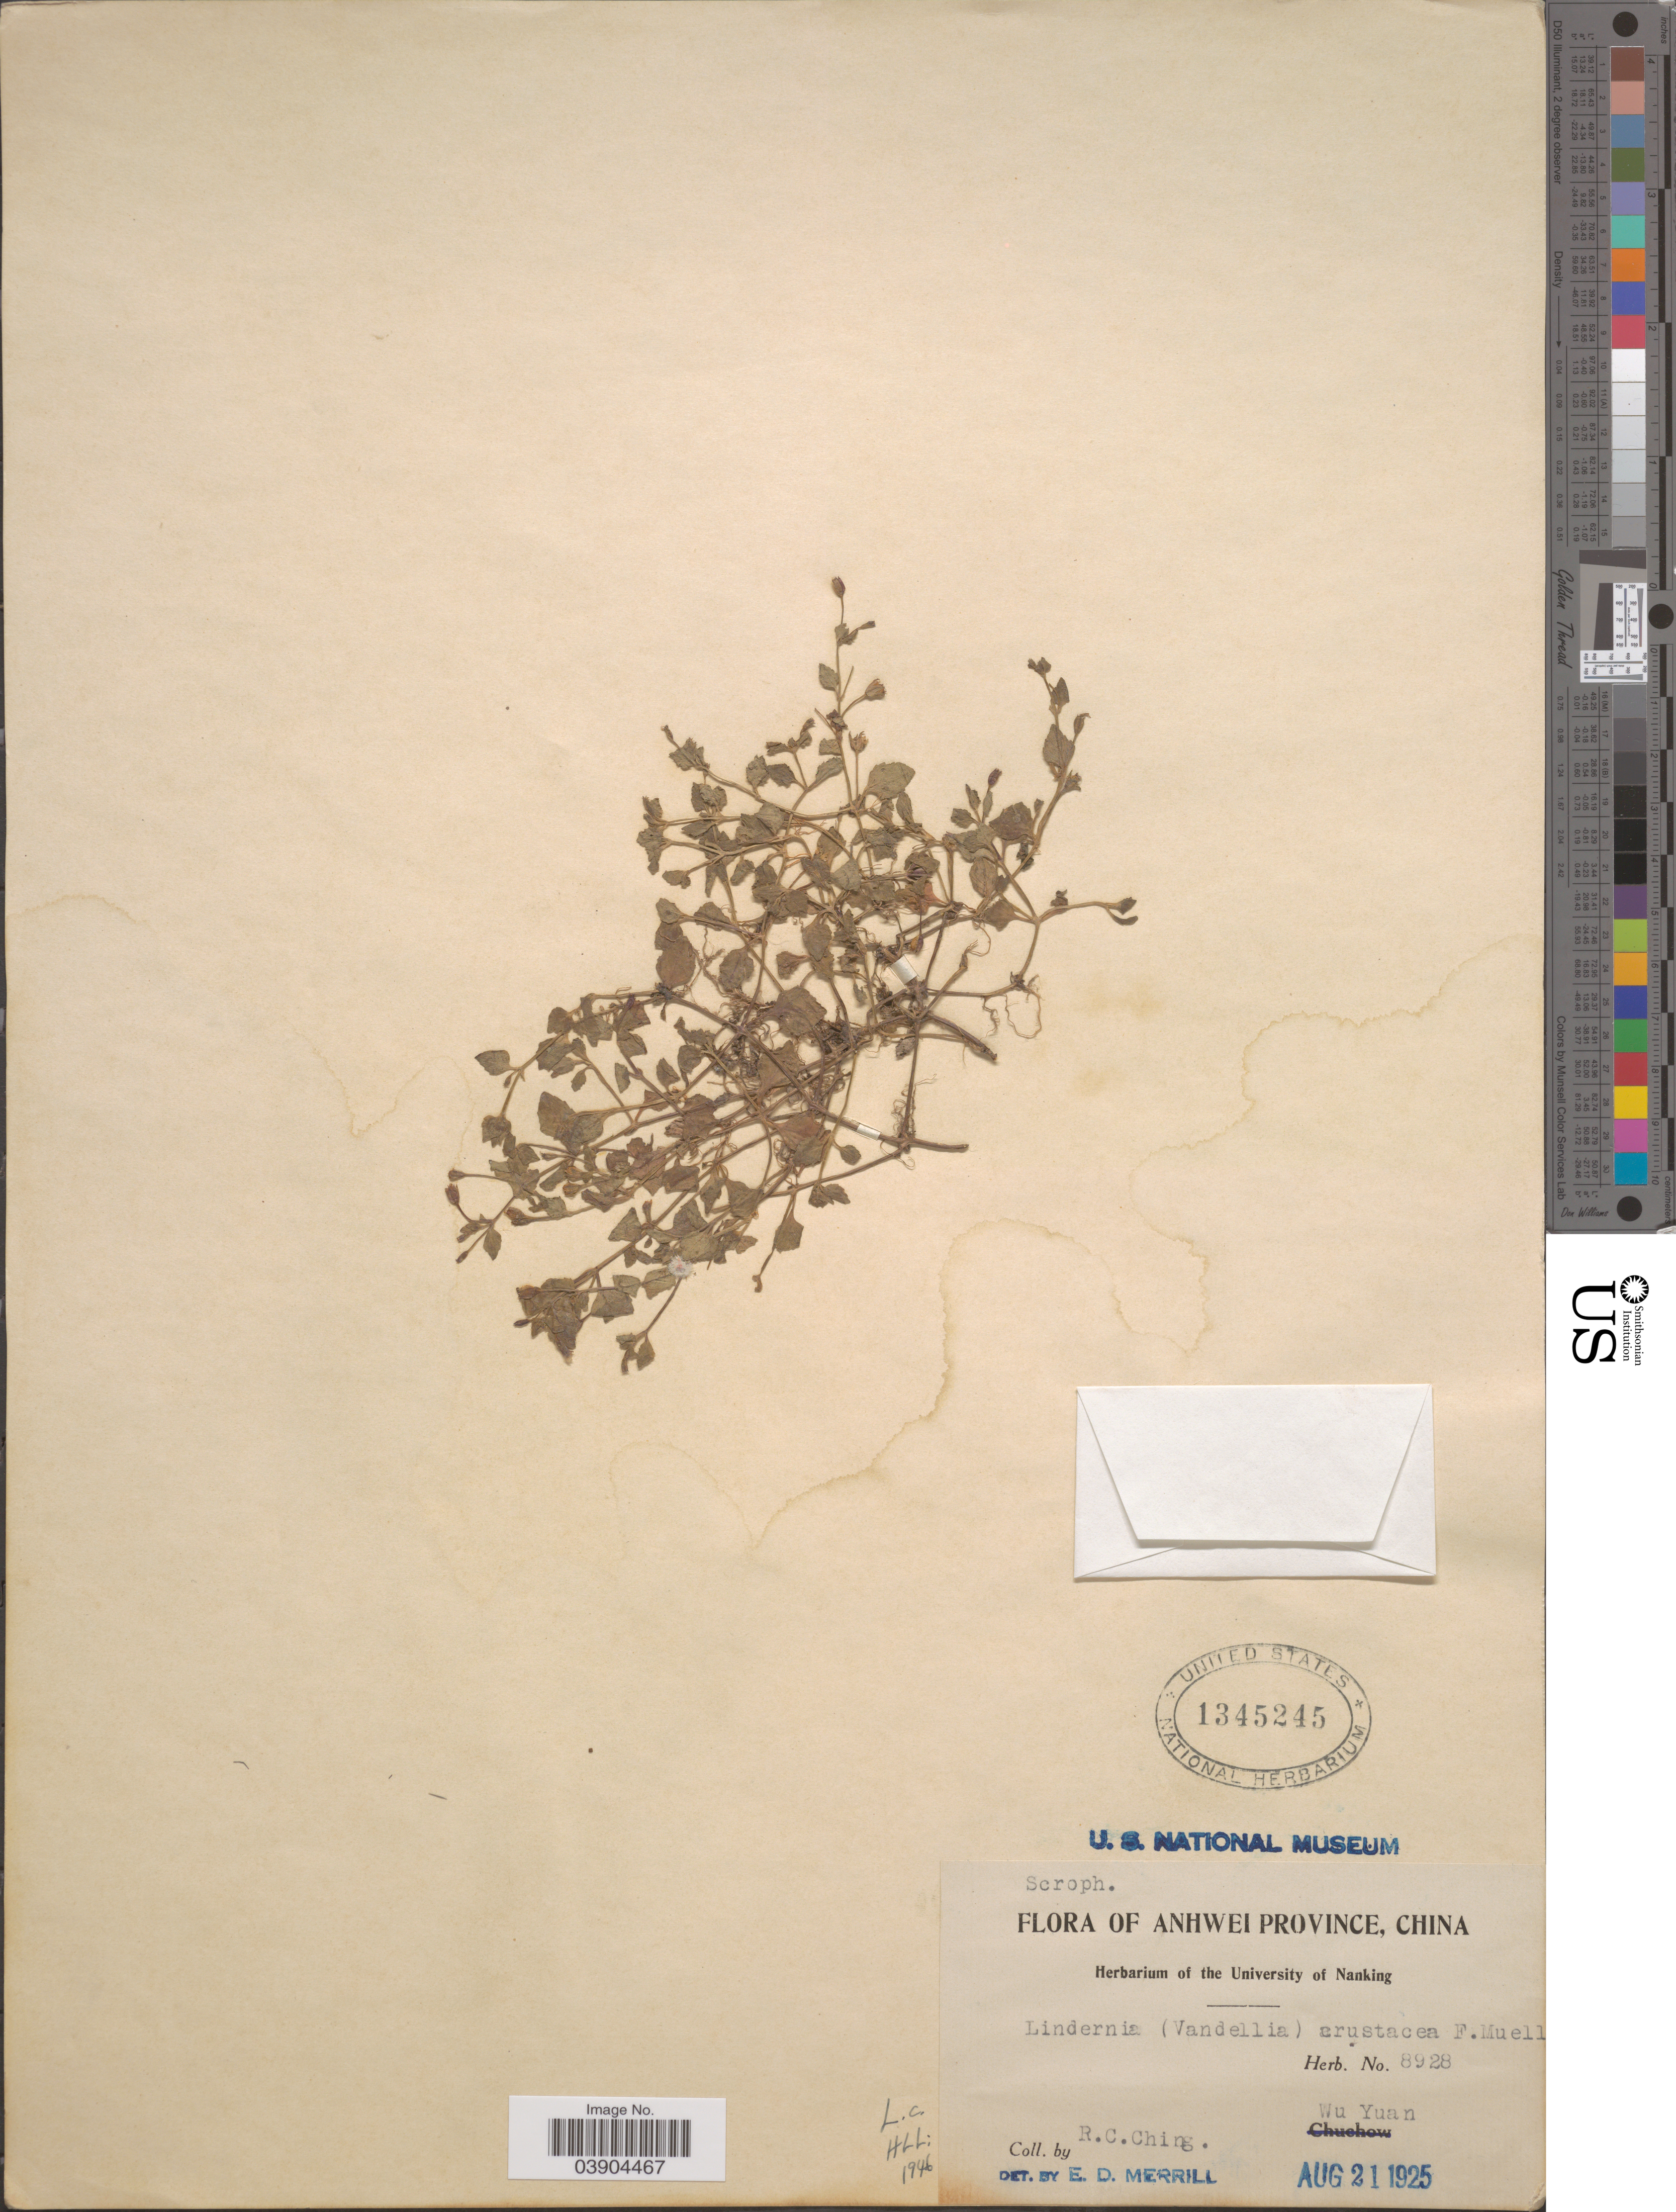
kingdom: Plantae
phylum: Tracheophyta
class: Magnoliopsida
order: Lamiales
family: Linderniaceae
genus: Lindernia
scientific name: Lindernia crustacea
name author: (L.) F. Muell.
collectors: R. C. Ching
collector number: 8928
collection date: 1925-08-21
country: China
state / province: Anhui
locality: Anhwei Province. Wu Yuan.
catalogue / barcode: US 1345245